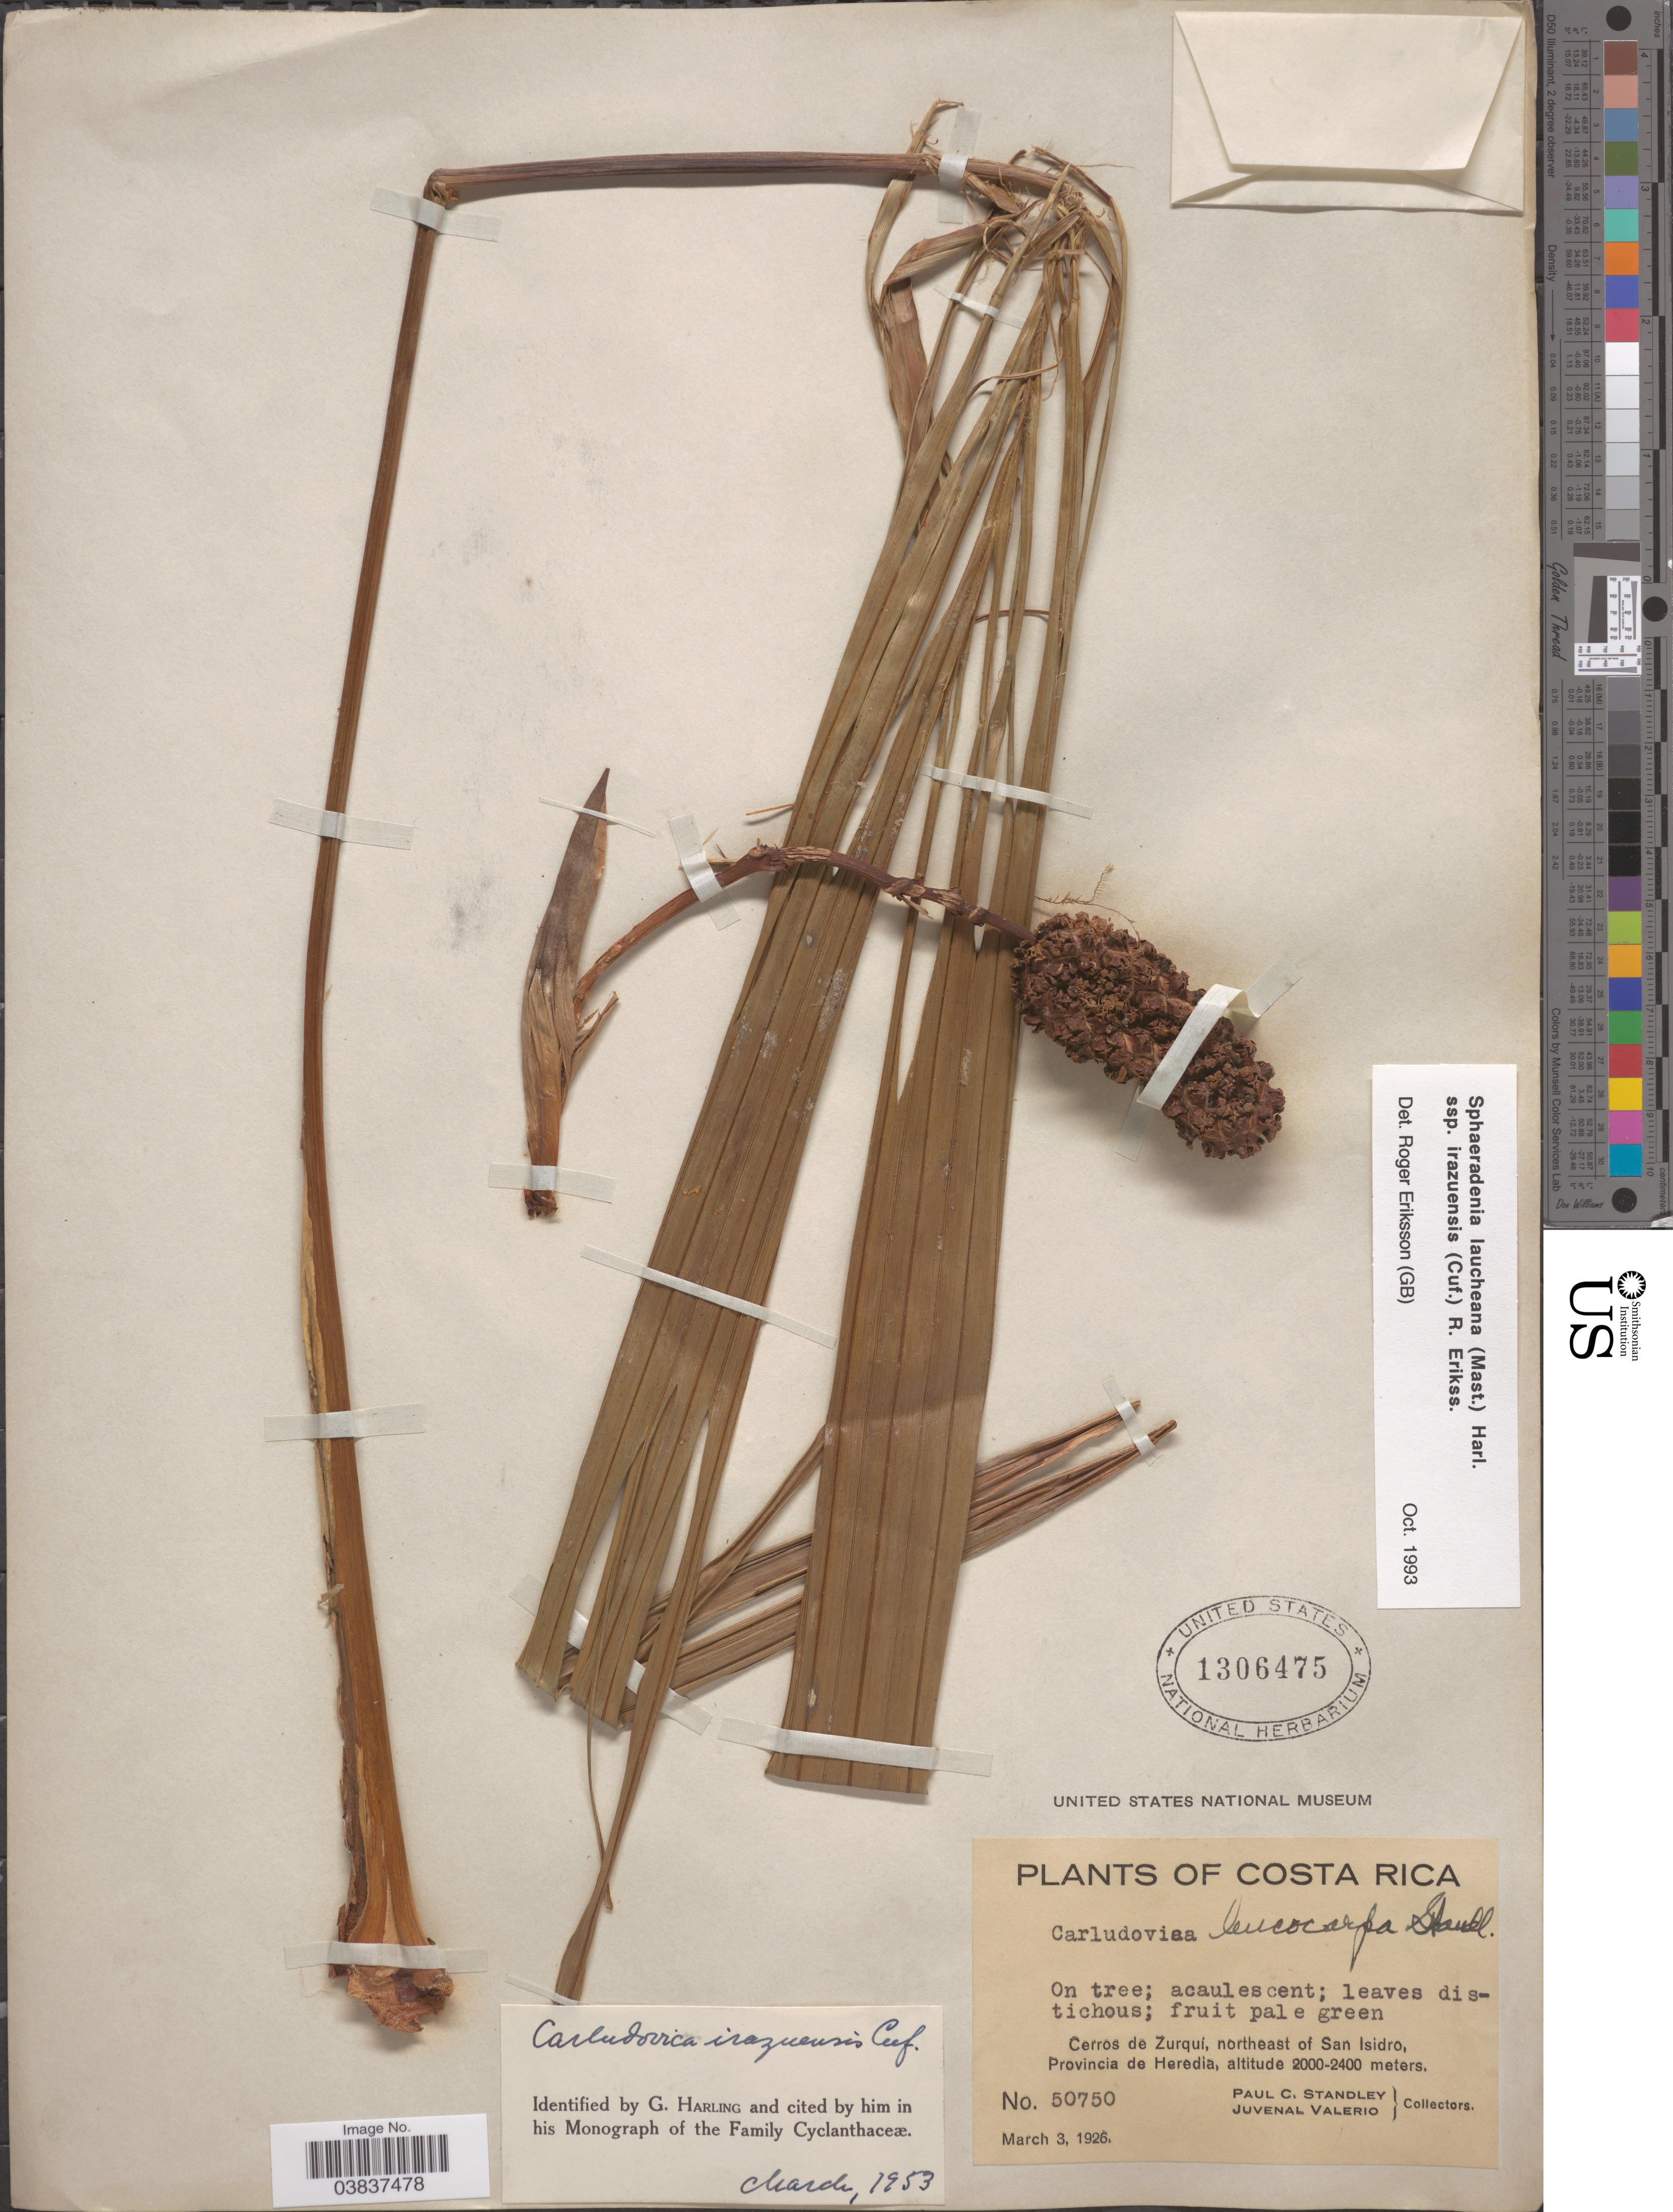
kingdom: Plantae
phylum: Tracheophyta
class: Liliopsida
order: Pandanales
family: Cyclanthaceae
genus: Sphaeradenia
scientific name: Sphaeradenia laucheana subsp. irazuensis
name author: (Cufod.) R. Erikss.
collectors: P. C. Standley & J. Valerio R.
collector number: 50750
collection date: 1926-03-03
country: Costa Rica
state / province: Heredia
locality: Cerros de Zurquí, northeast of San Isidro.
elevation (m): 2000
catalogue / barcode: US 1306475